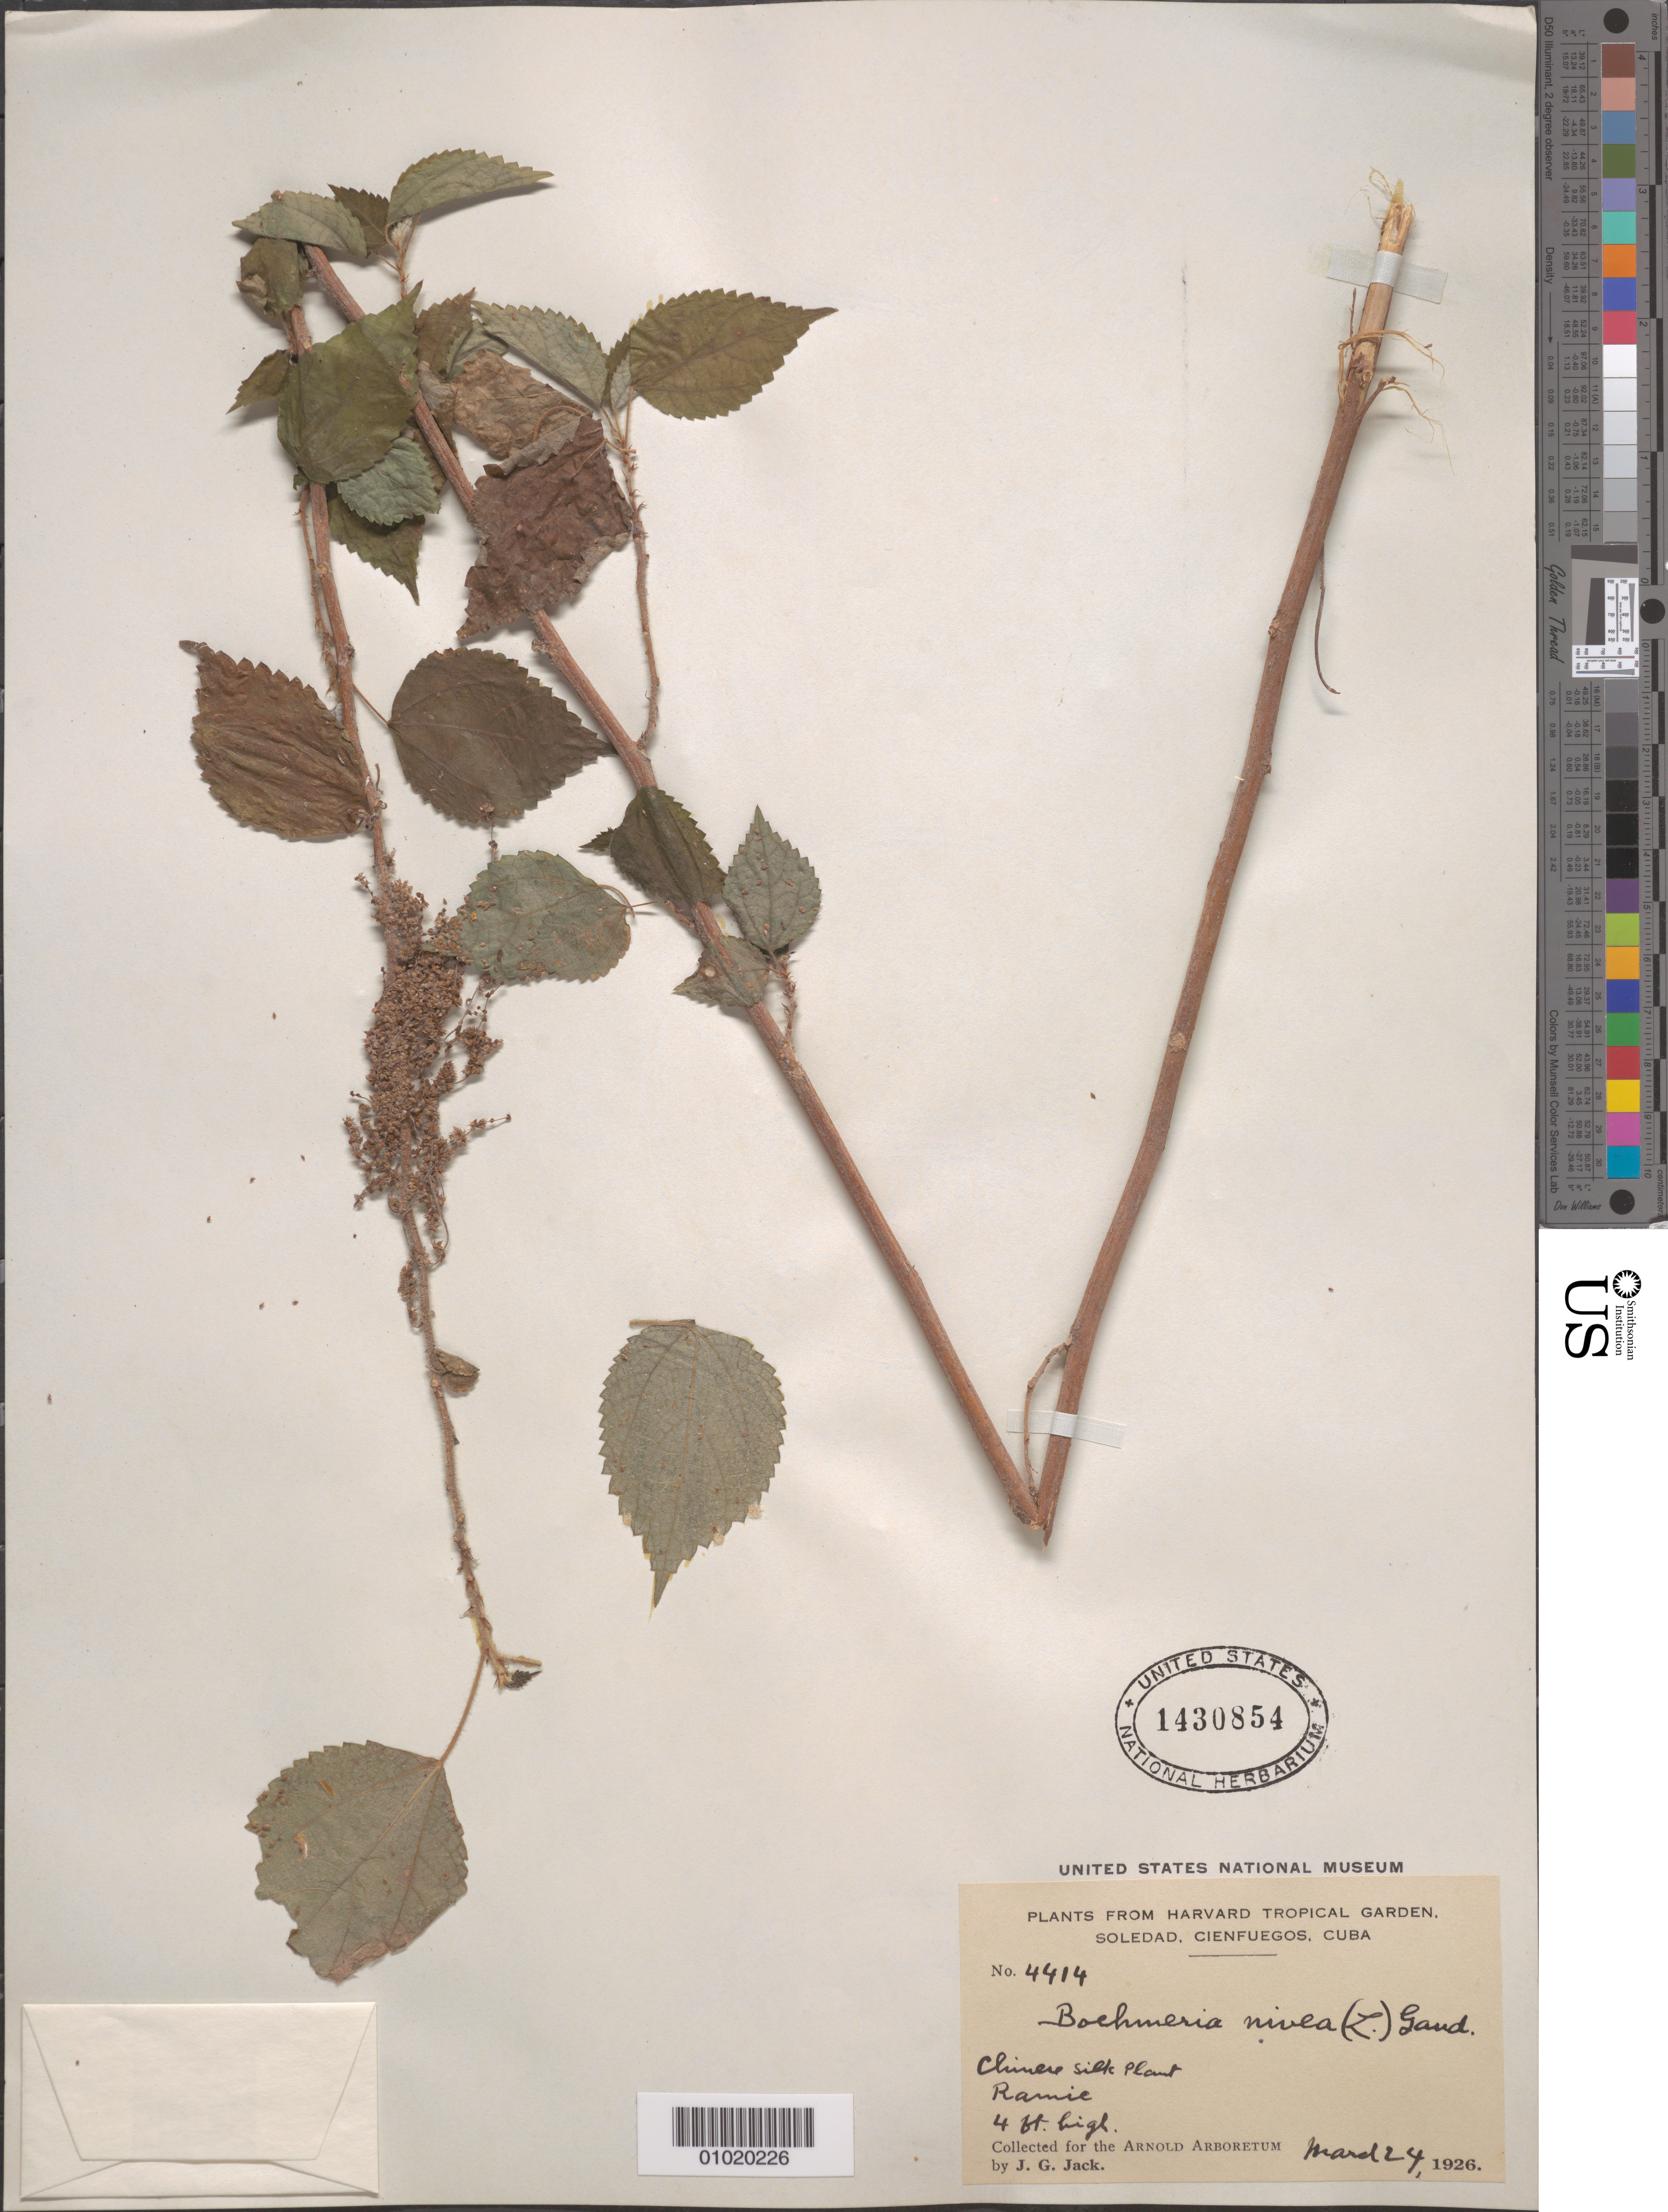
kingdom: Plantae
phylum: Tracheophyta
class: Magnoliopsida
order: Rosales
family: Urticaceae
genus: Boehmeria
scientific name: Boehmeria nivea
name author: (L.) Gaudich.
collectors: J. G. Jack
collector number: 4414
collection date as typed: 24 Mar 1926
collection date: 1926-03-24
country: Cuba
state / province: Cienfuegos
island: Cuba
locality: Soledad, Cienfuegos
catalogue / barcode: US 1430854